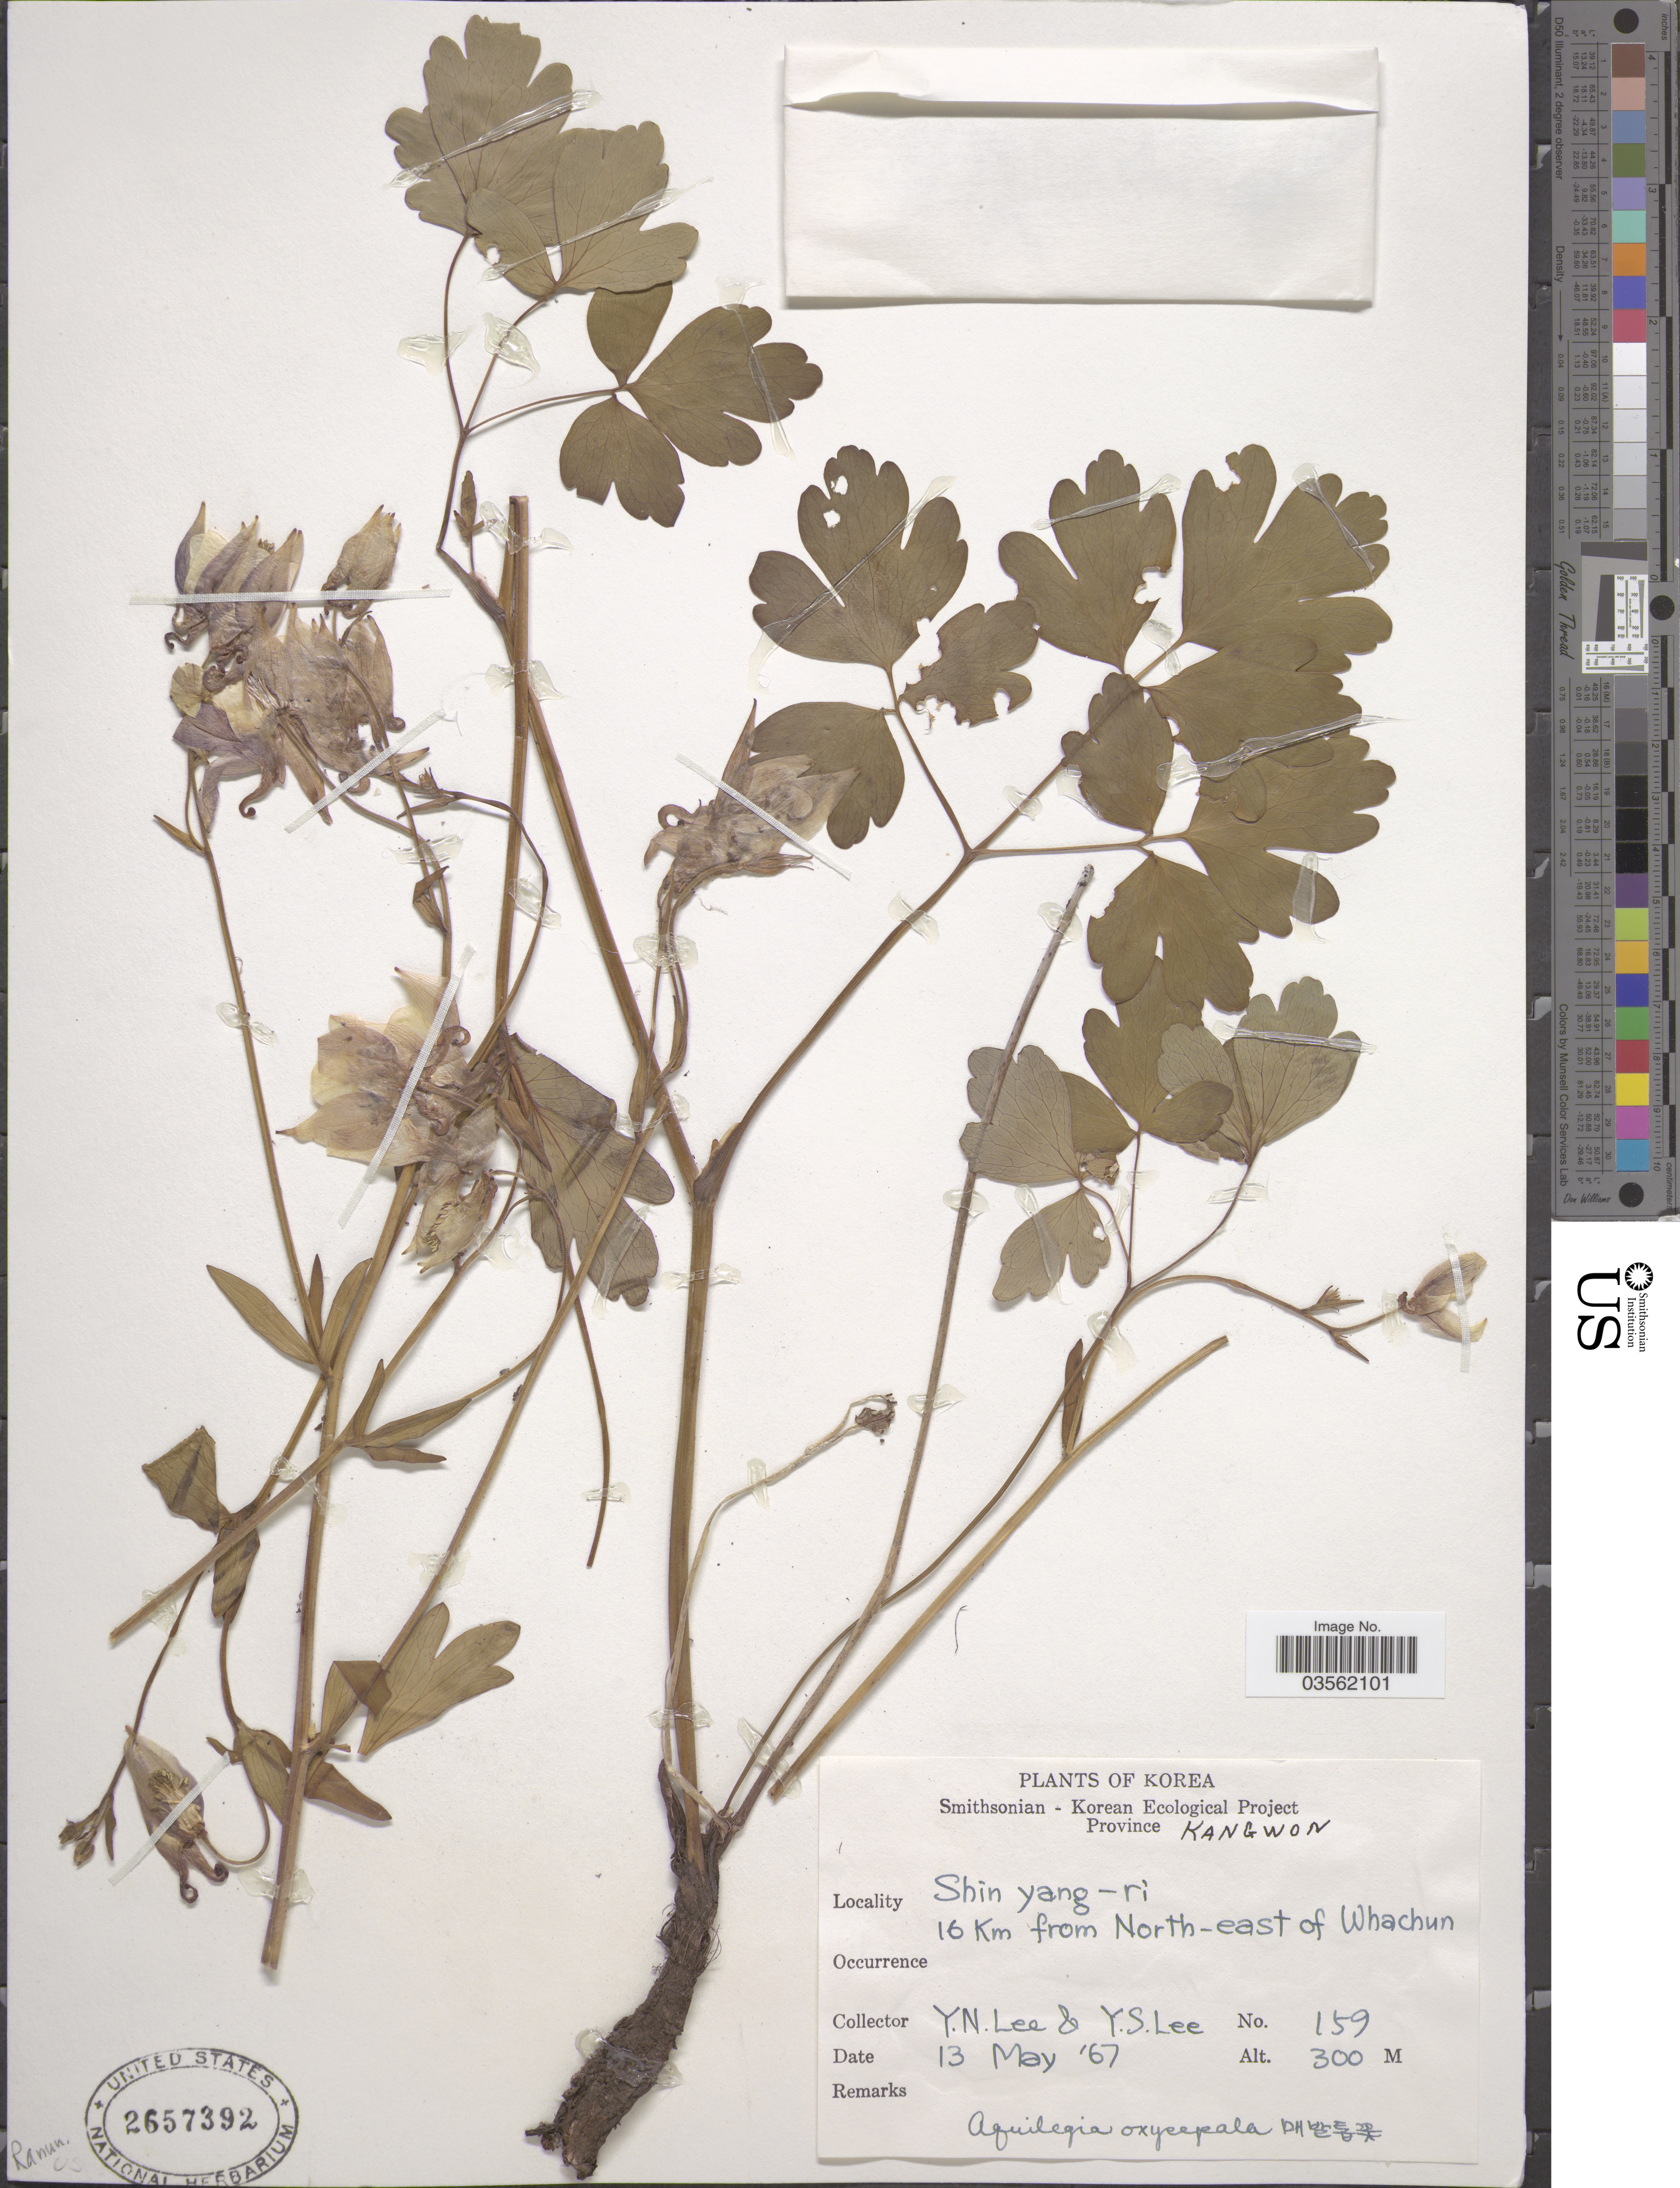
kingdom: Plantae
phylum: Tracheophyta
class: Magnoliopsida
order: Ranunculales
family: Ranunculaceae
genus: Aquilegia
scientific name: Aquilegia oxysepala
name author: Trautv. & C.A. Mey.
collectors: Y. N. Lee & Y. S. Lee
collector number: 159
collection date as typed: Transcribed d/m/y: 13/5/67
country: North Korea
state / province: Kangwon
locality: Korea. Shin yang-ri. 16 Km from North-east of Whachun.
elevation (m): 300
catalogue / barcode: US 2657392